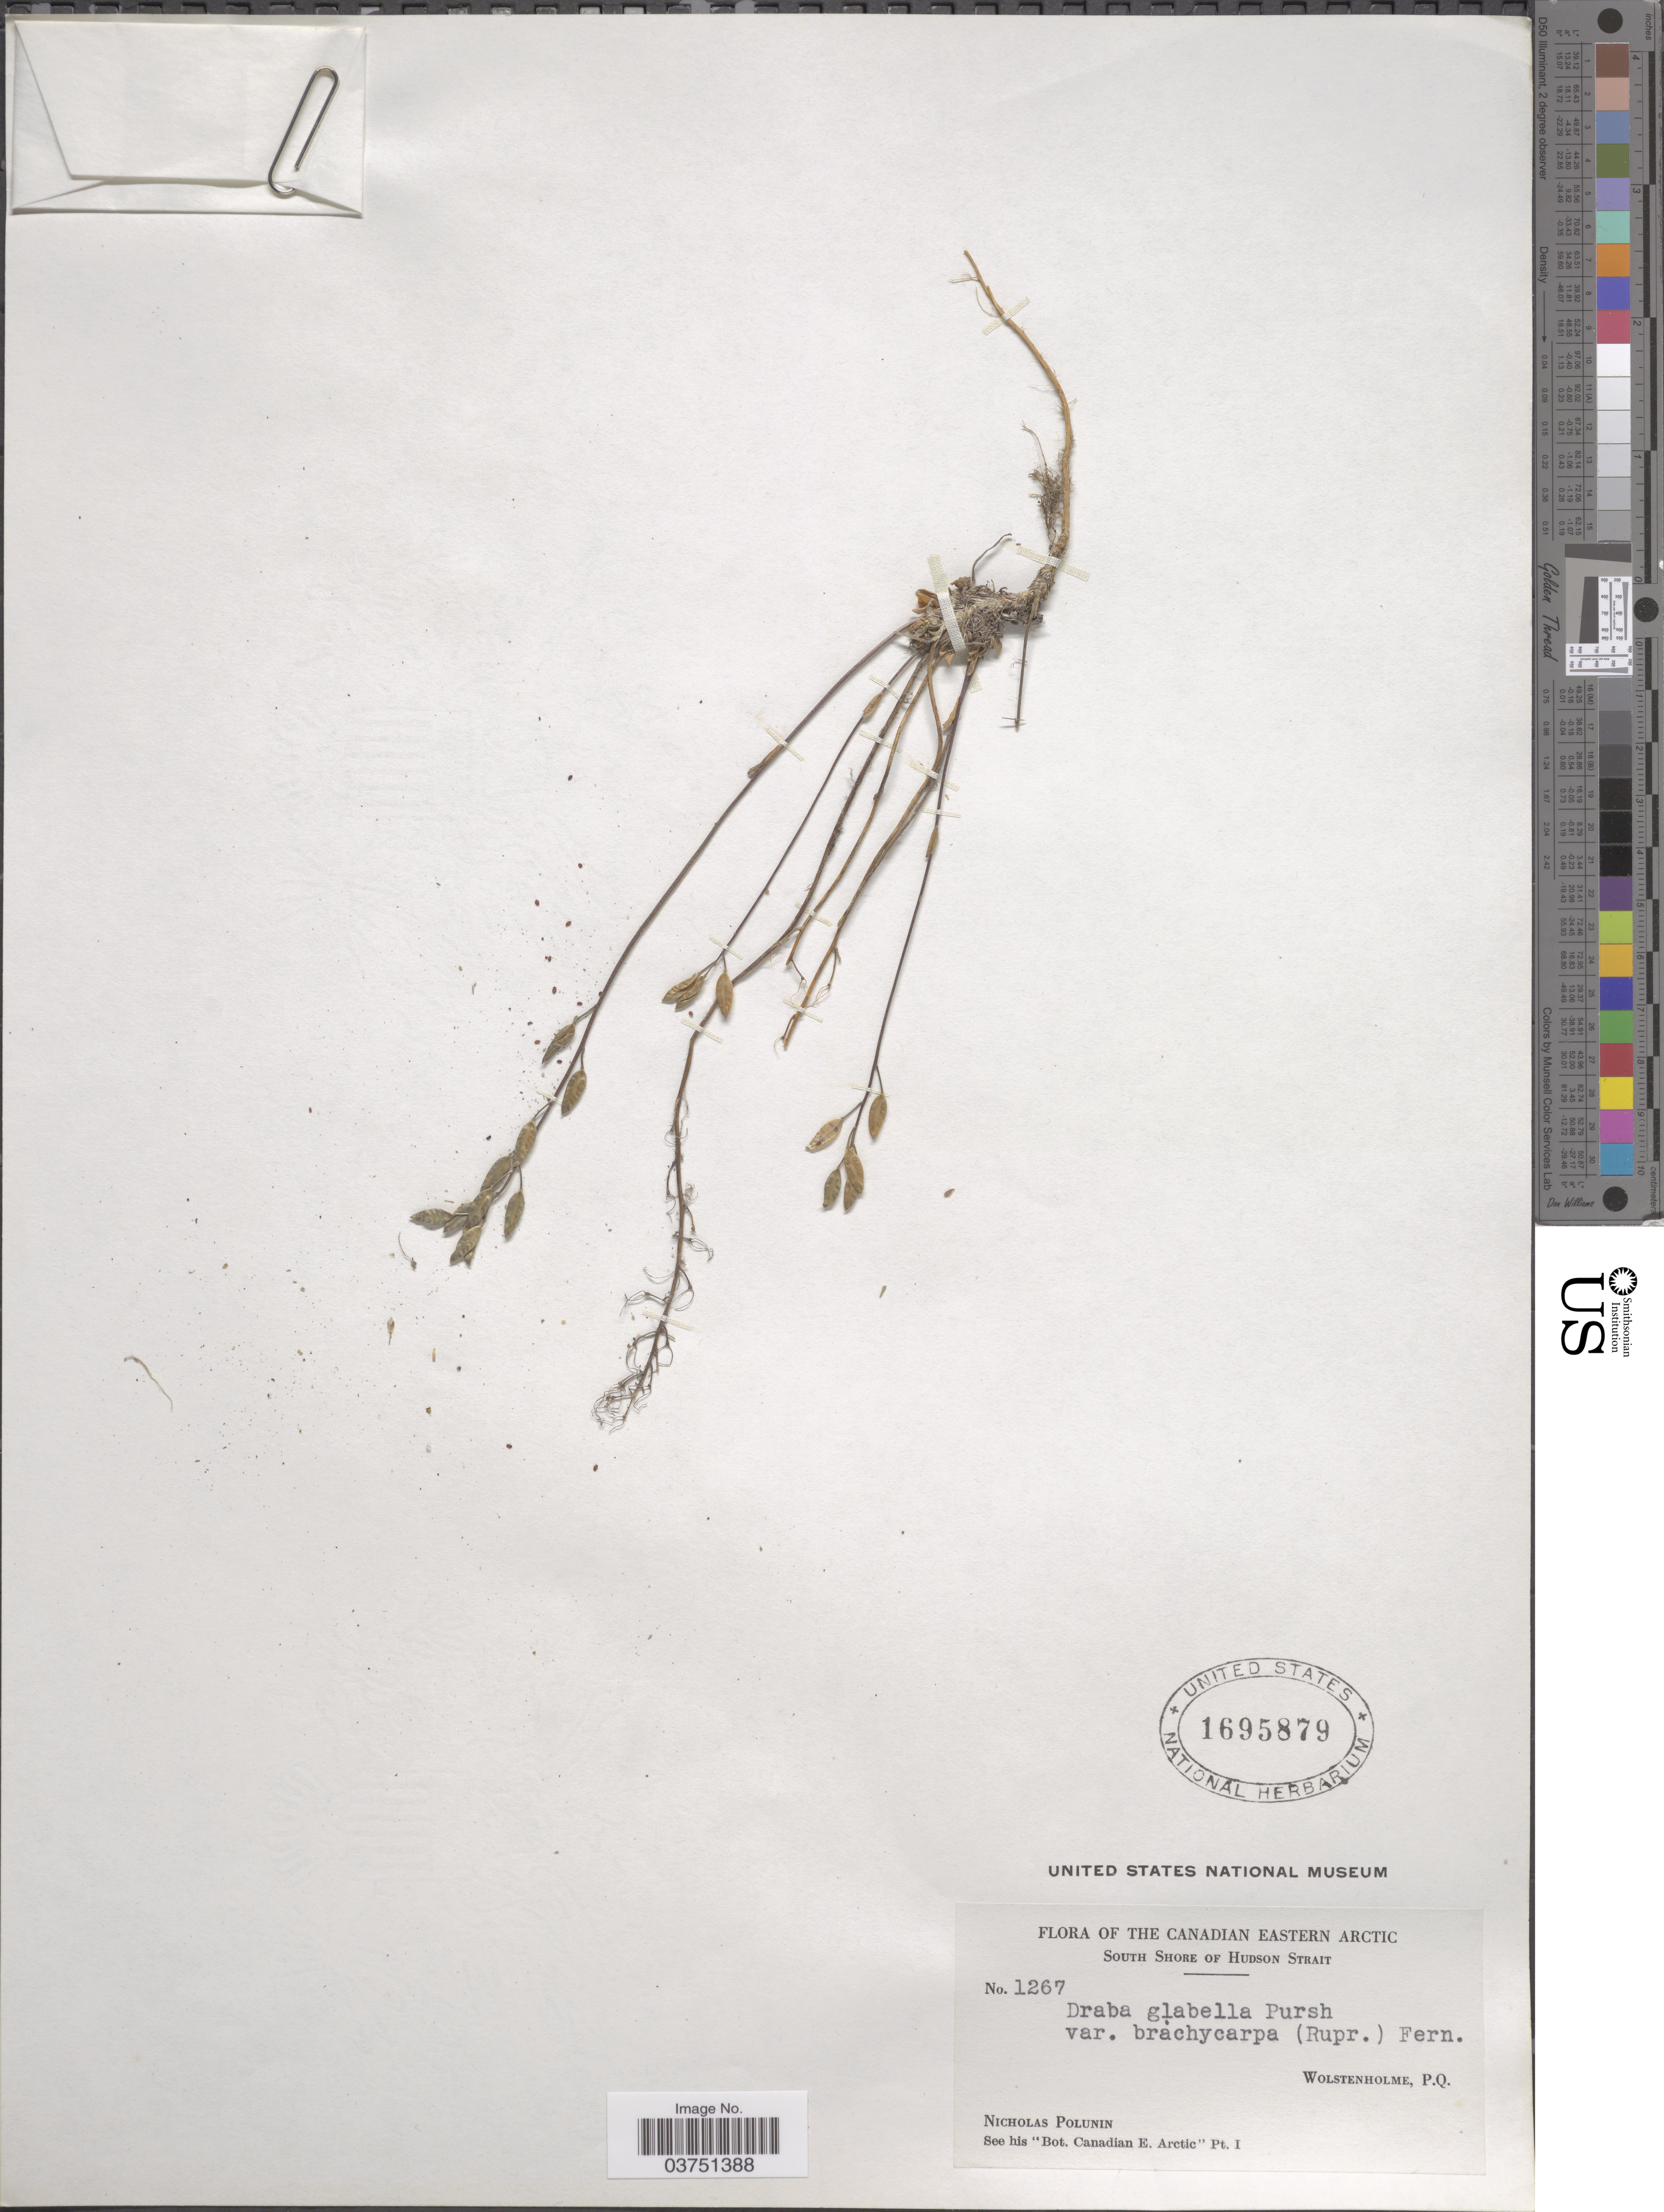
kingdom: Plantae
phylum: Tracheophyta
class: Magnoliopsida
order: Brassicales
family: Brassicaceae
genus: Draba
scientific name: Draba glabella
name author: Pursh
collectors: N. V. Polunin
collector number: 1267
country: Canada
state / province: Quebec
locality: The Canadian Eastern Arctic; South Shore of Hudson Strait; Wolstenholme.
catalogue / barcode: US 1695879